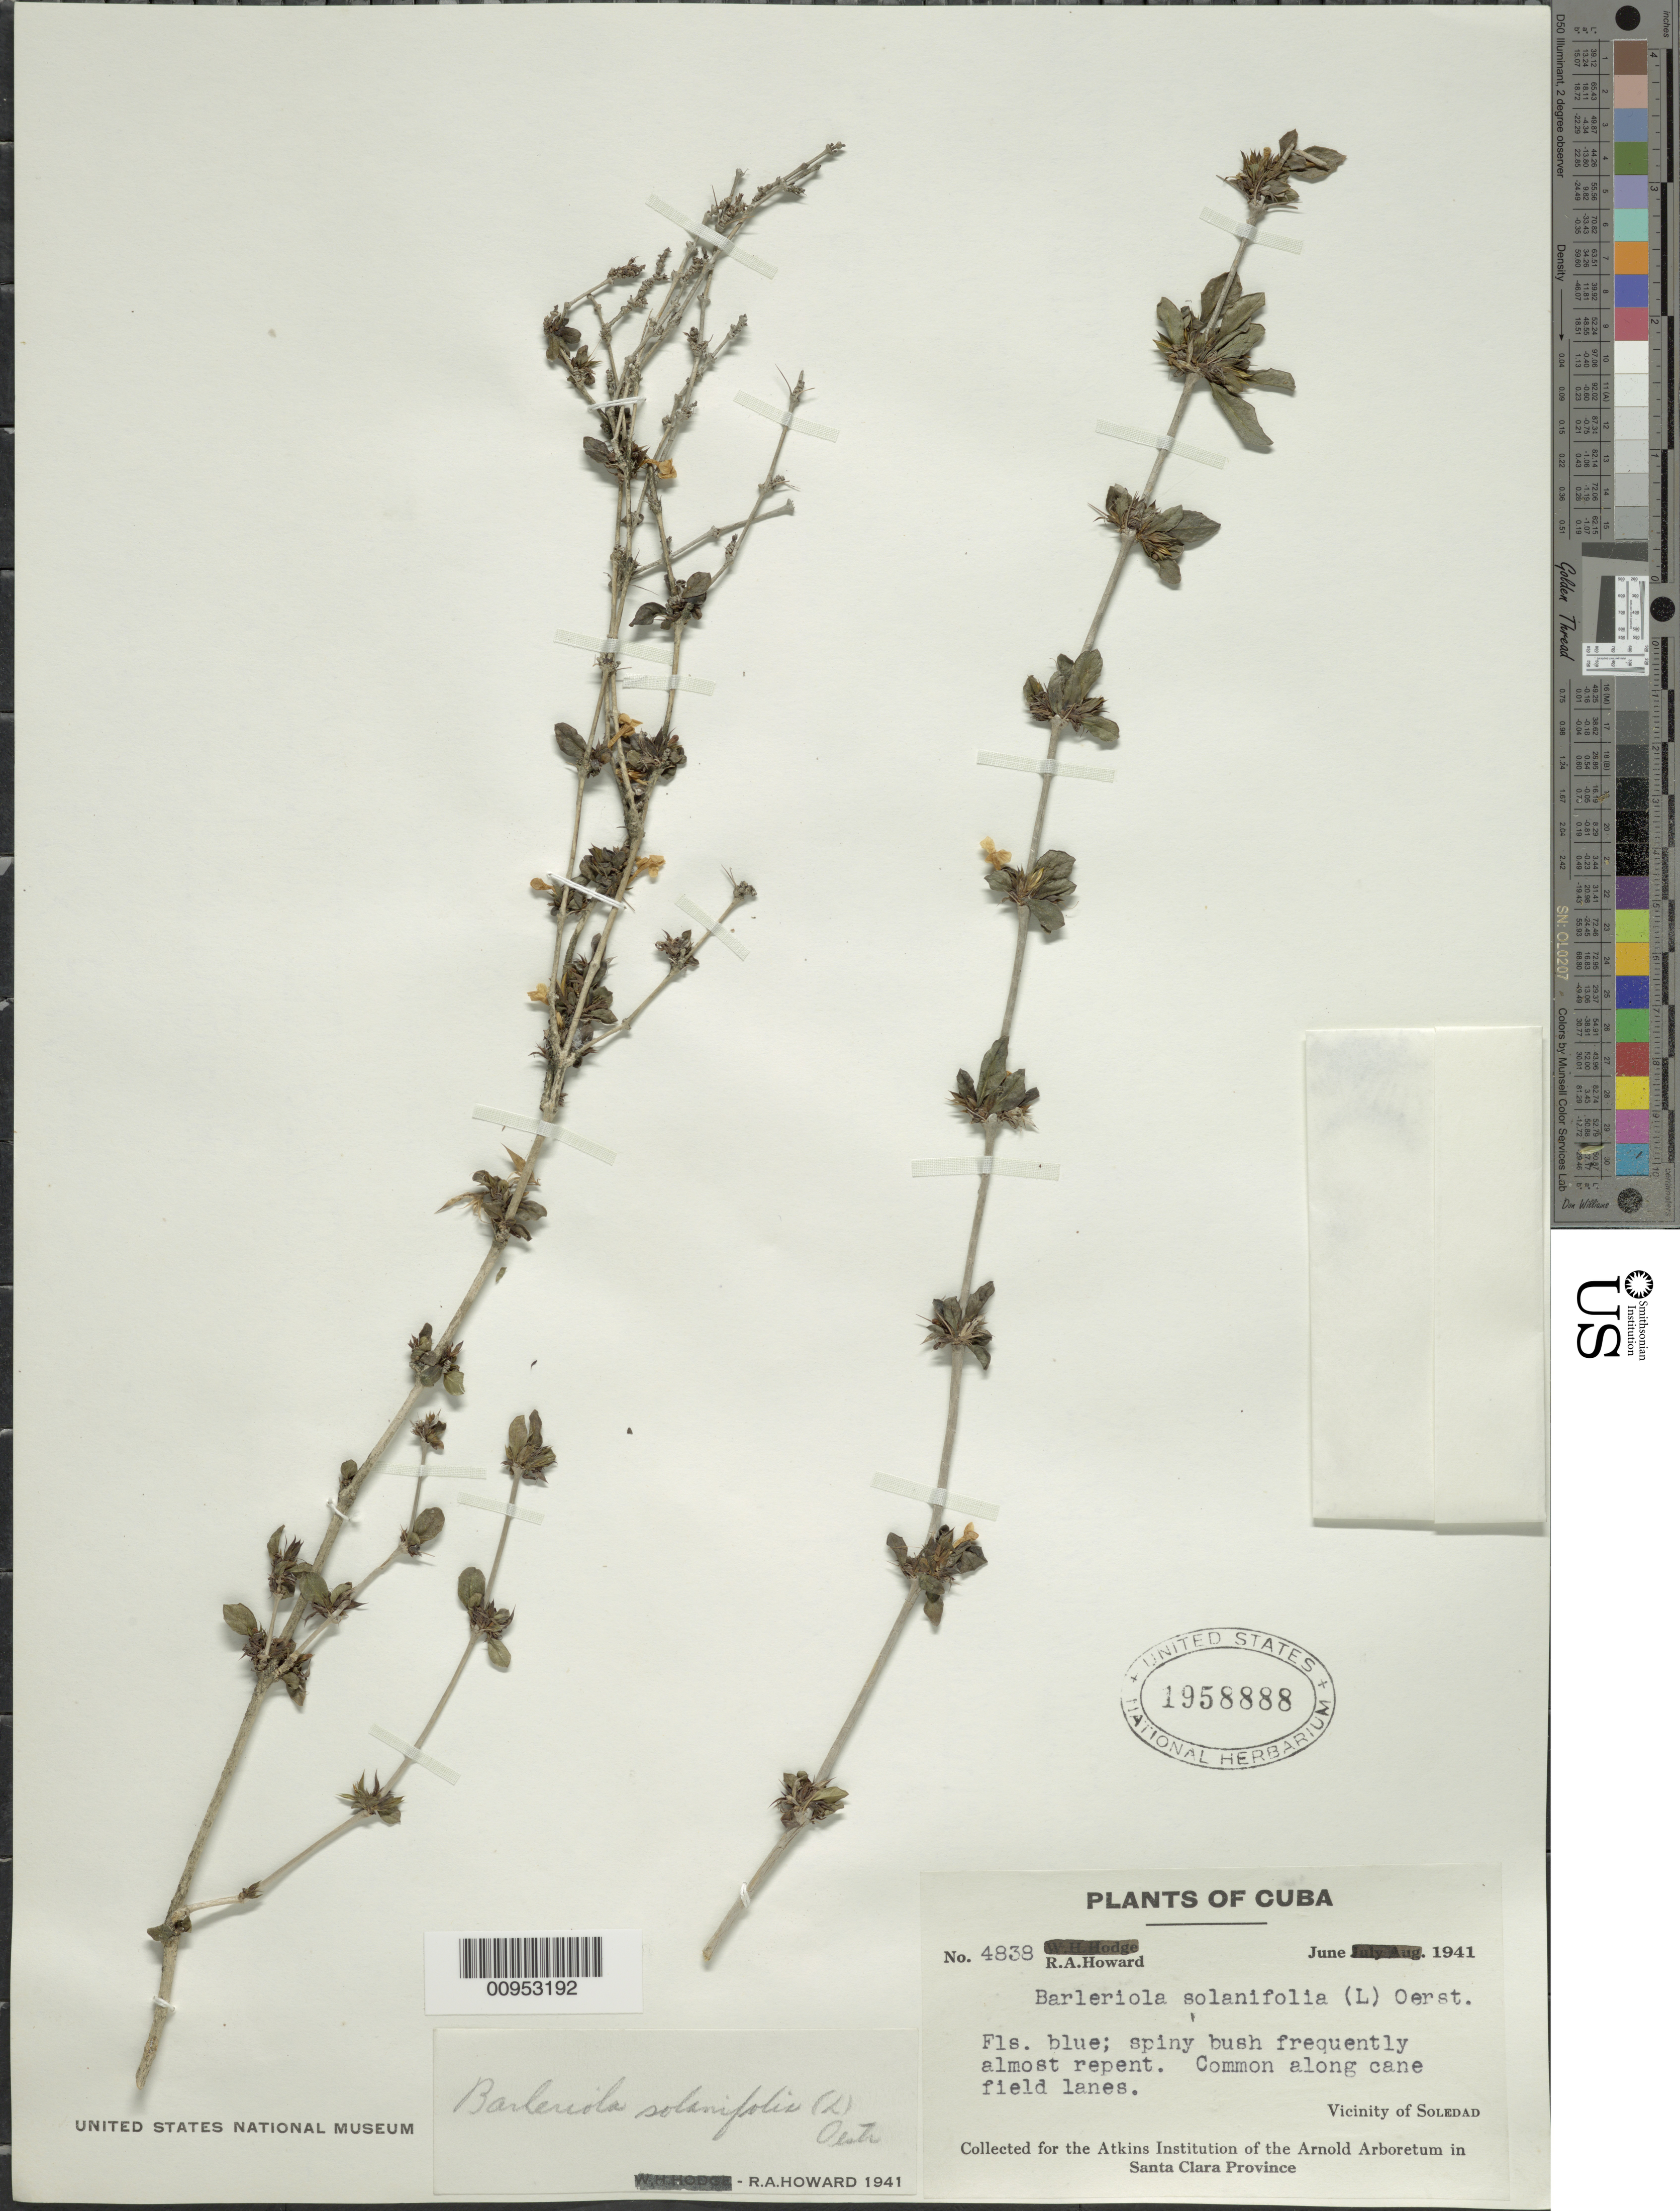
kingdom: Plantae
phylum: Tracheophyta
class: Magnoliopsida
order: Lamiales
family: Acanthaceae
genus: Barleriola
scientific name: Barleriola solanifolia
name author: (L.) Oerst. ex Lindau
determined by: Howard, R. A.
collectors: R. A. Howard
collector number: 4838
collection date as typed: Jun 1941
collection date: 1941-06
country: Cuba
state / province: Cienfuegos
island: Cuba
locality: Vicinity of Soledad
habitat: Common along cane field lanes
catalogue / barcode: US 1958888